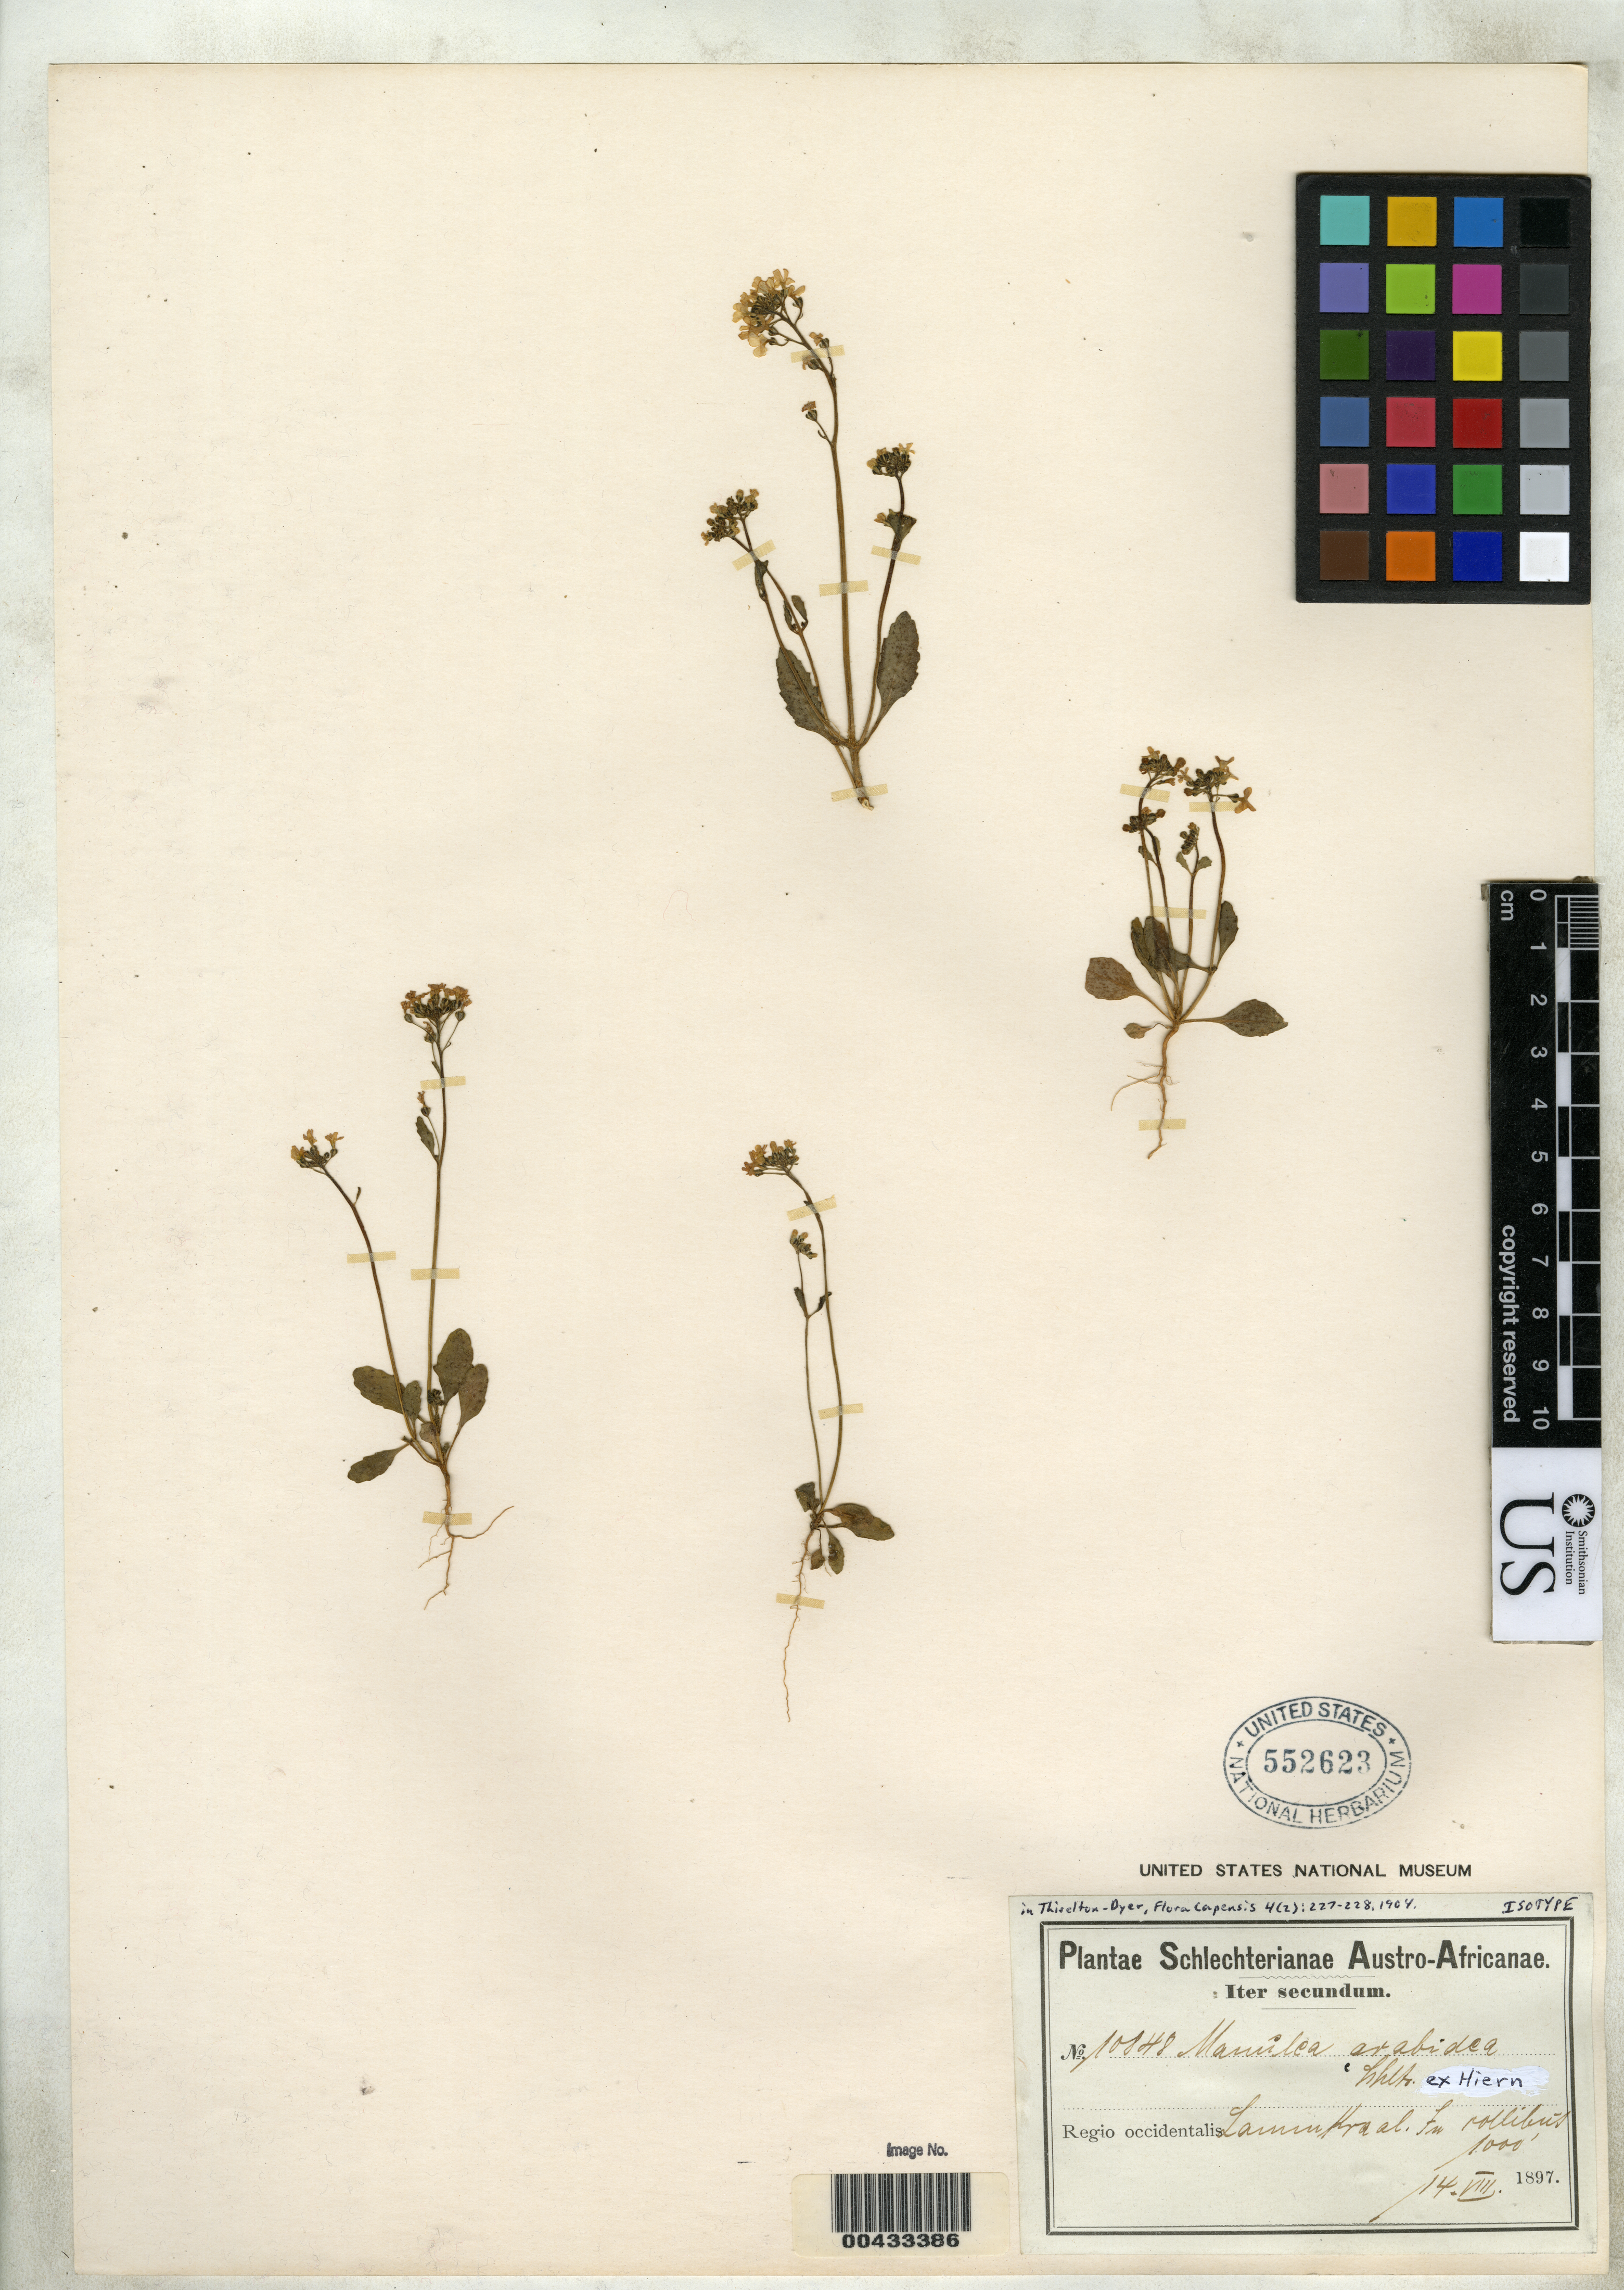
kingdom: Plantae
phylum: Tracheophyta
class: Magnoliopsida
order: Lamiales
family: Scrophulariaceae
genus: Manulea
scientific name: Manulea arabidea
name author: Schltr. ex Hiern in Dyer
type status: Isotype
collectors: F. R. R. Schlechter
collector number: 10848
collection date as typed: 14 Aug 1897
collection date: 1897-08-14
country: South Africa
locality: Lammhraal in Vallibus.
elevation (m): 305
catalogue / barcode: US 552623